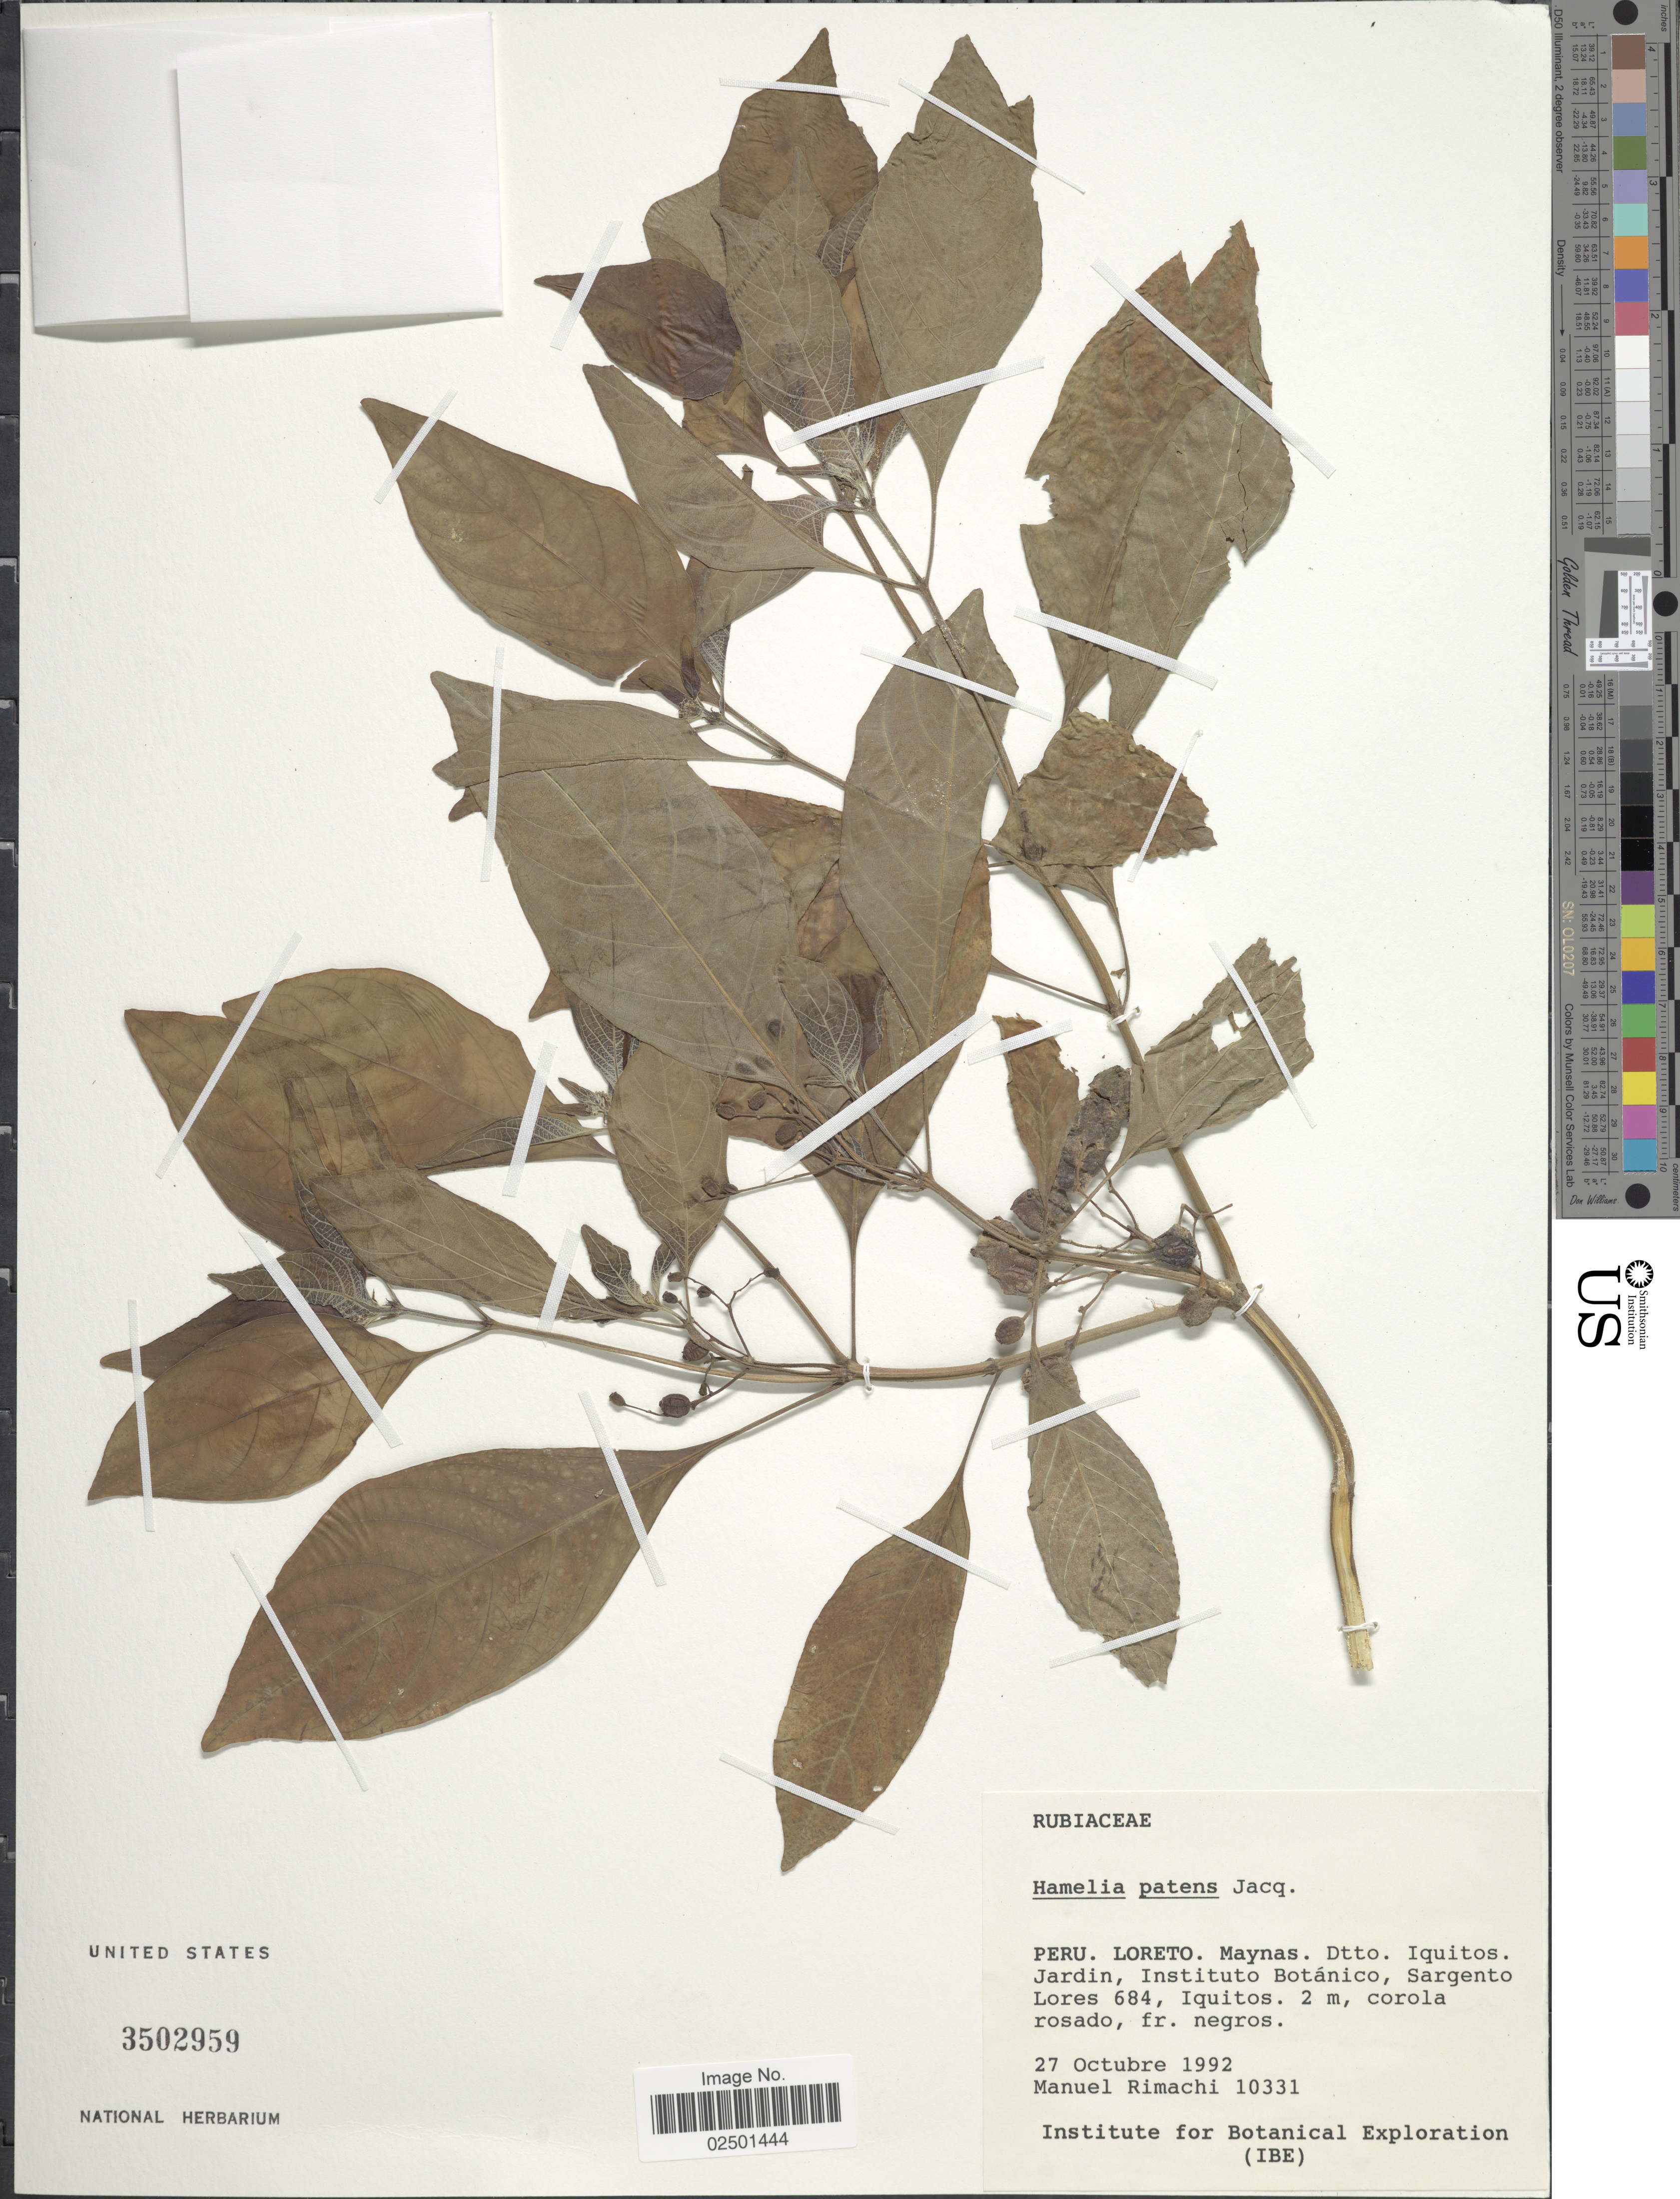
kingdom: Plantae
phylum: Tracheophyta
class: Magnoliopsida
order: Gentianales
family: Rubiaceae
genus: Hamelia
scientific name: Hamelia patens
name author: Jacq.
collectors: M. Rimachi Y.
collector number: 10331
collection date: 1992-10-27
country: Peru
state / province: Loreto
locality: Maynas. Dtto. Iquitos. Jardin, Instituto Botanico, Sargento Lores 684, Iquitos.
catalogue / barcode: US 3502959